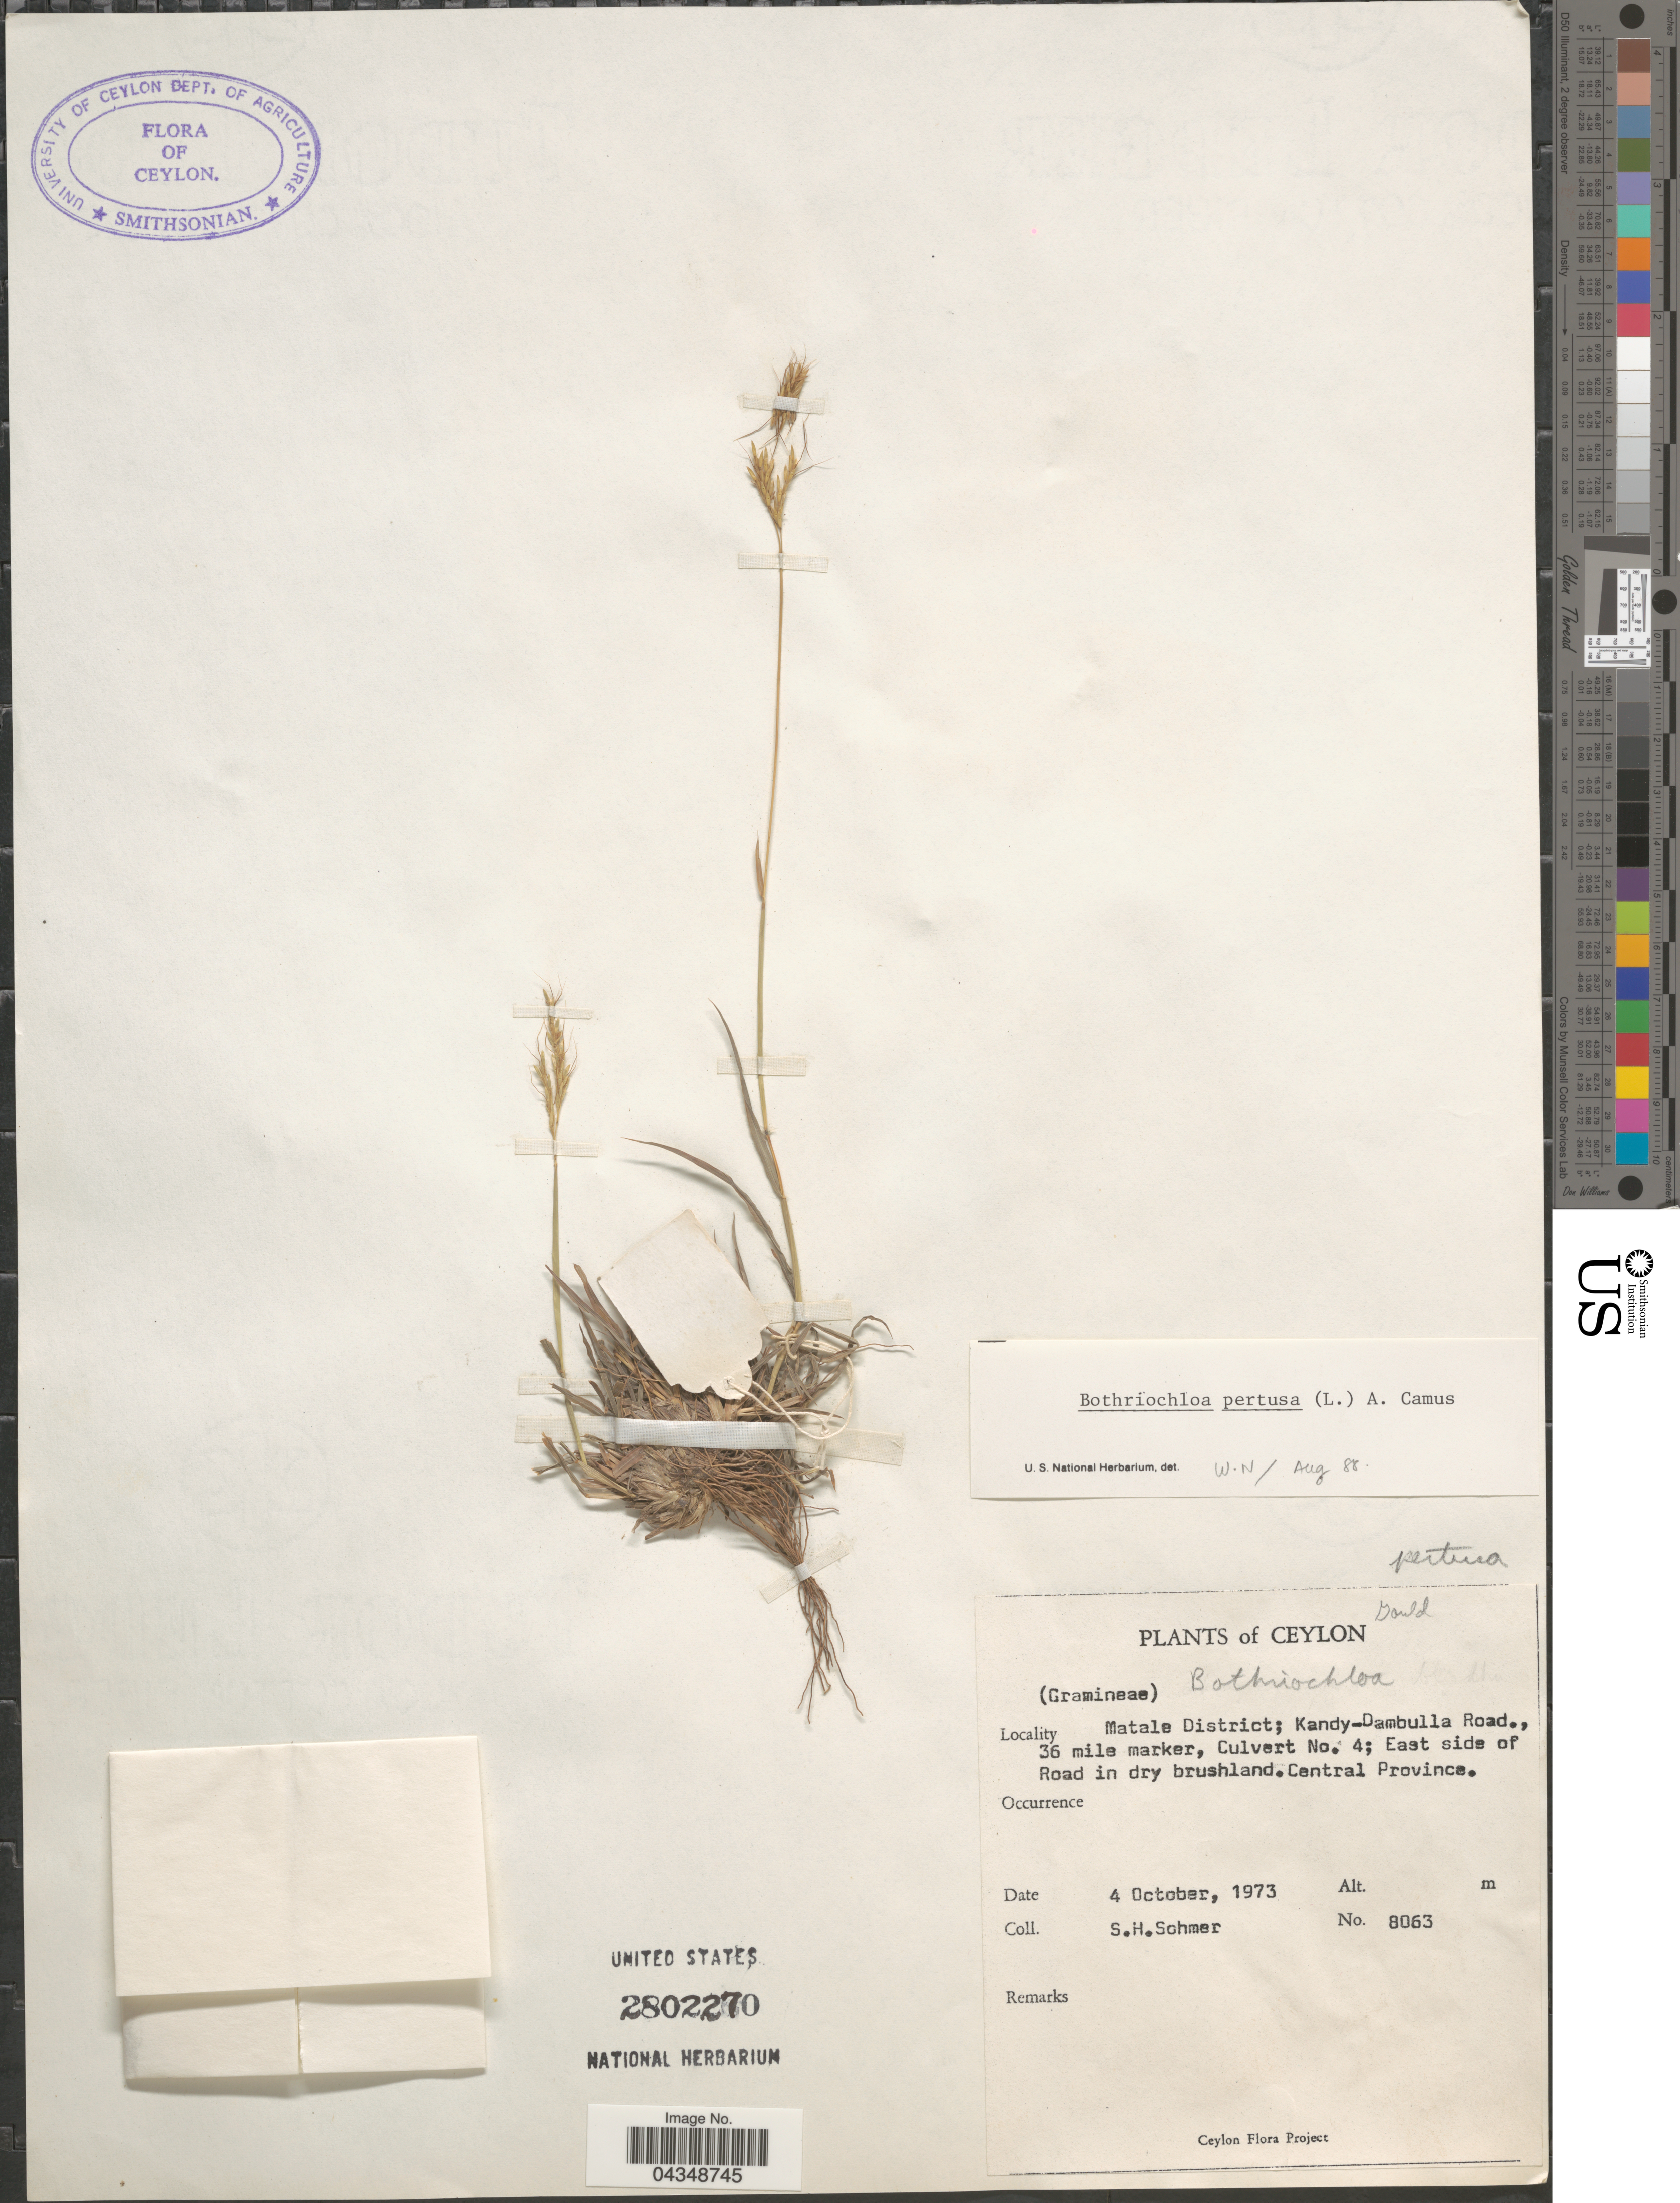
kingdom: Plantae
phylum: Tracheophyta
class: Liliopsida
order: Poales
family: Poaceae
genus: Bothriochloa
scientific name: Bothriochloa pertusa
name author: (L.) A. Camus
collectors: S. H. Sohmer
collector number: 8063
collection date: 1973-10-04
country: Sri Lanka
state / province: Central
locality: Ceylon. Matale District; Kandy-Dambulla Road., 36 mile marker, Culvert No. 4; East side of Road in dry brushland.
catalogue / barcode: US 2802270